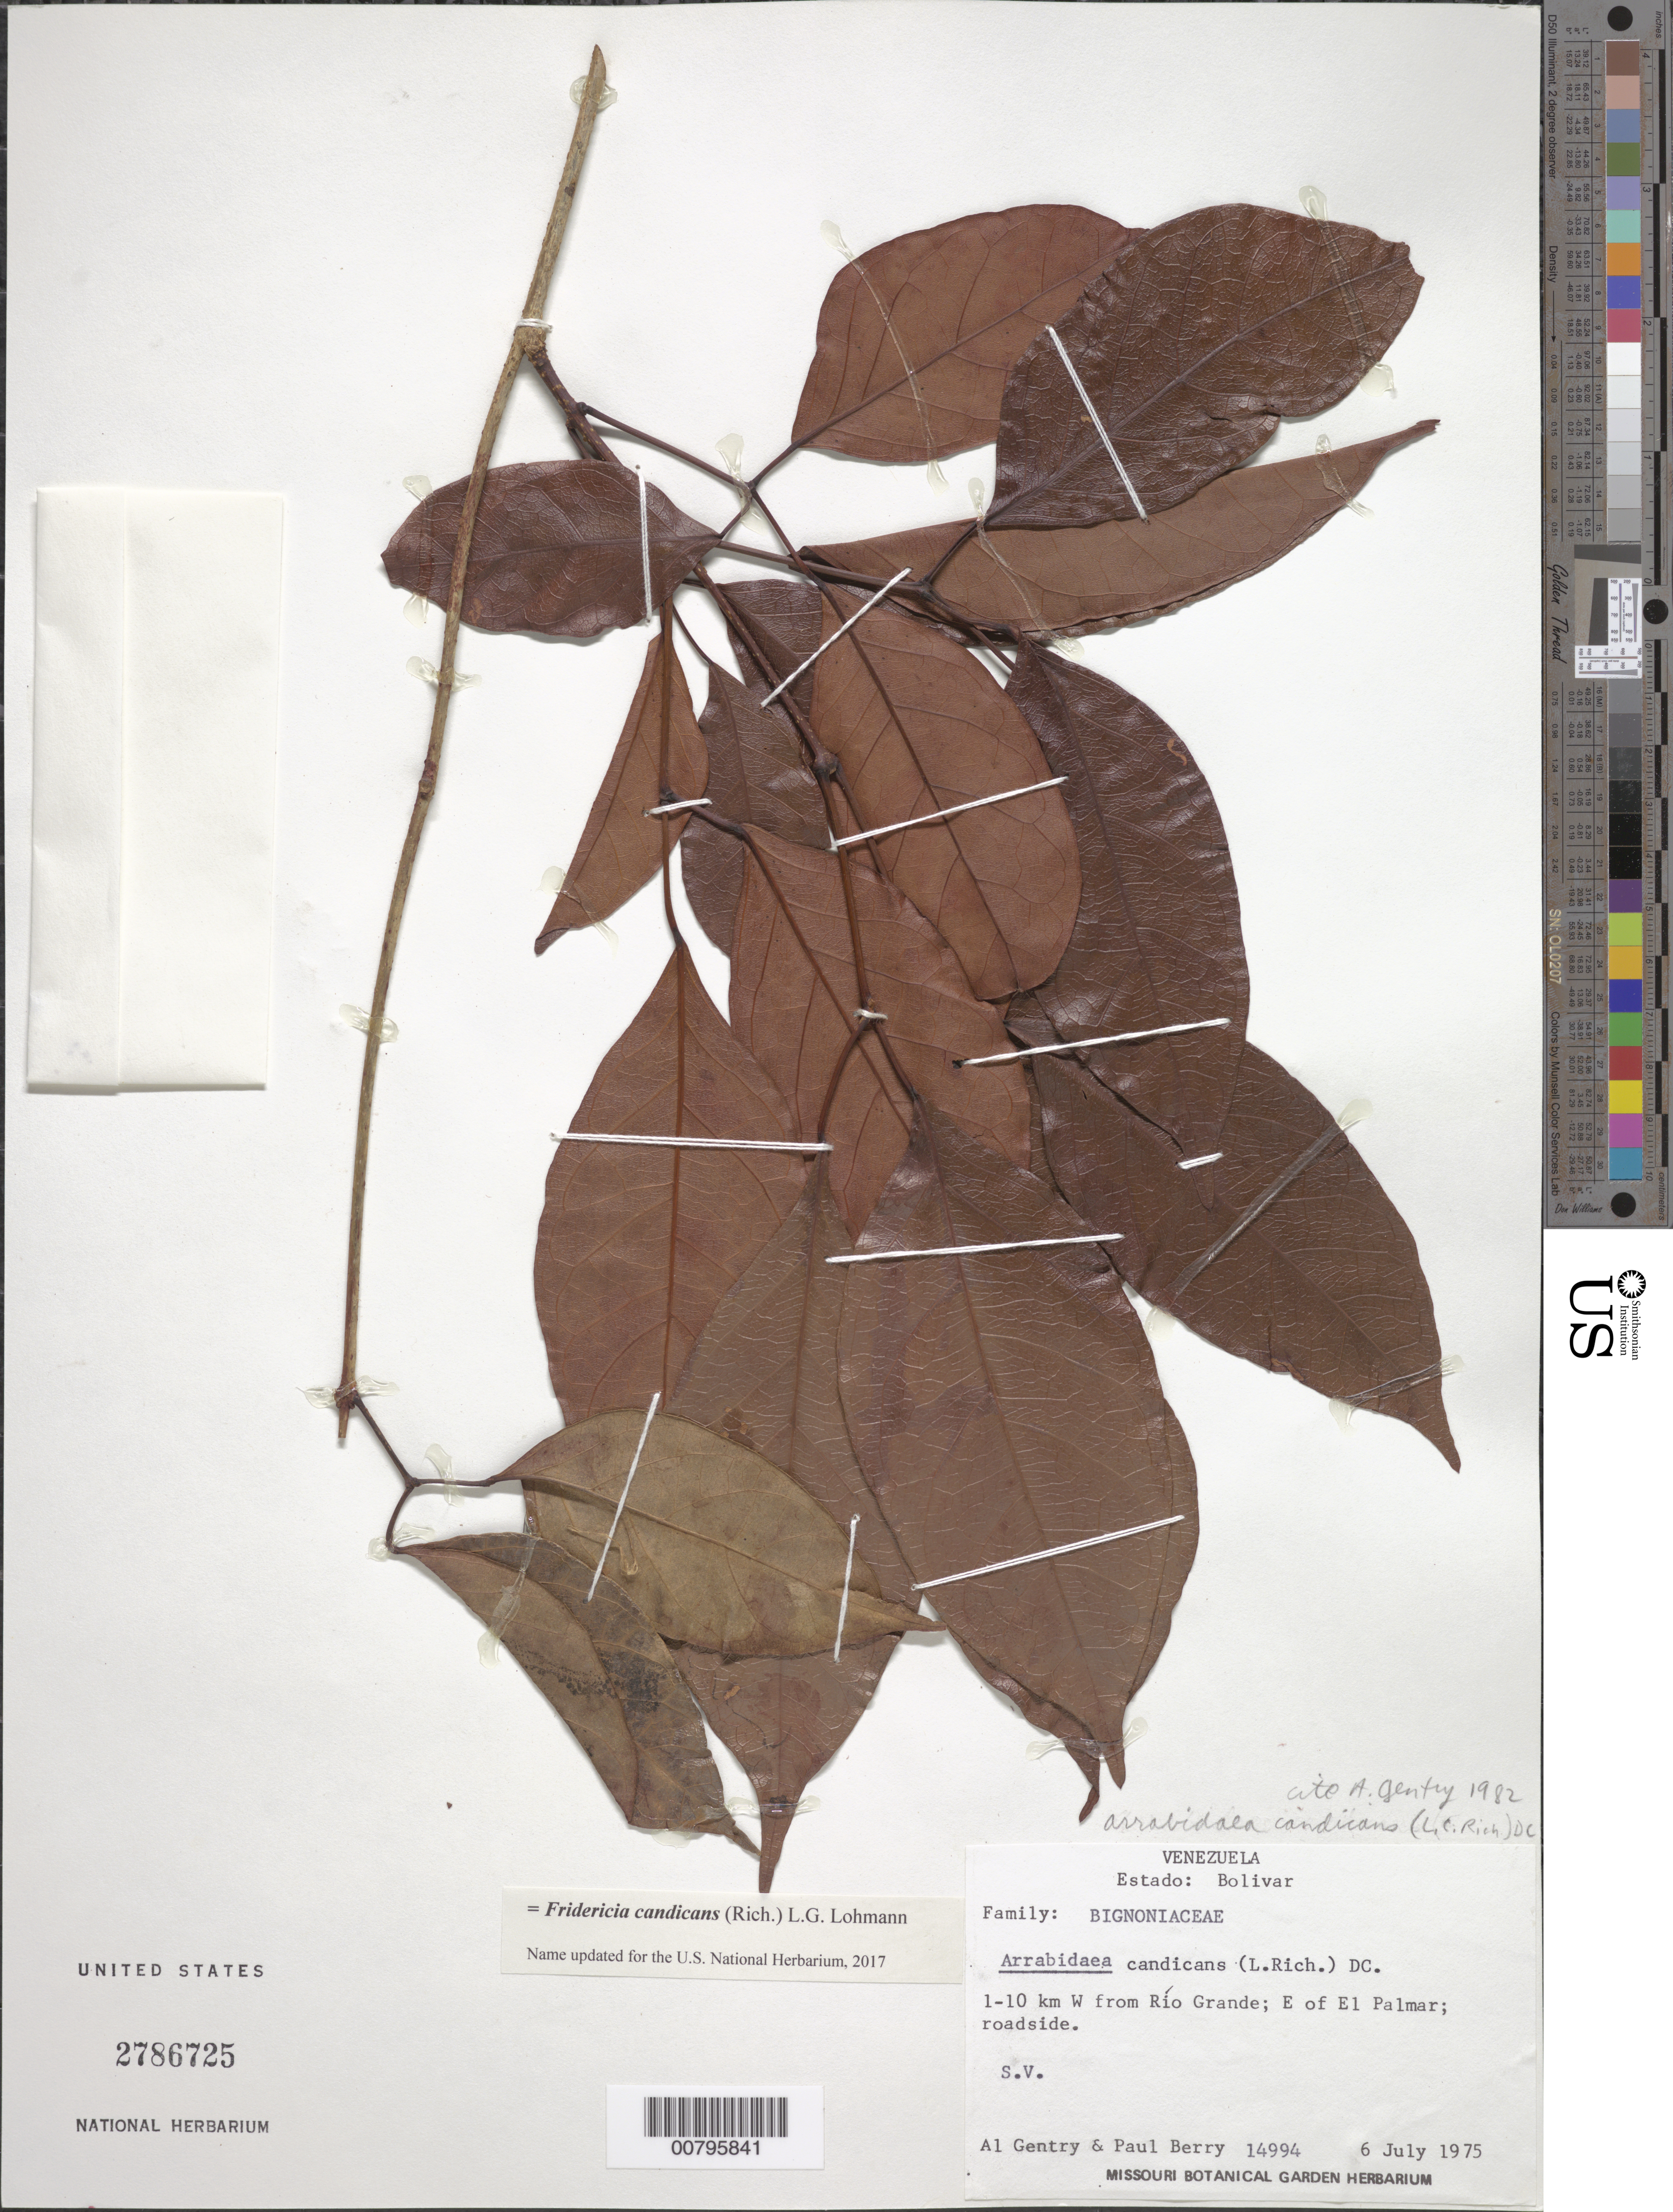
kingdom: Plantae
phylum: Tracheophyta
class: Magnoliopsida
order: Lamiales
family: Bignoniaceae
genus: Arrabidaea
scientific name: Arrabidaea candicans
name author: (Rich.) DC.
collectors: A. H. Gentry & P. Berry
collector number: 14994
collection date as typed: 6-Jul-75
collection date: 1975-07-06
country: Venezuela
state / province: Bolívar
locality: Río Grande, 1-10 km W of río and E of El Palmar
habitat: Roadside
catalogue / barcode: US 2786725